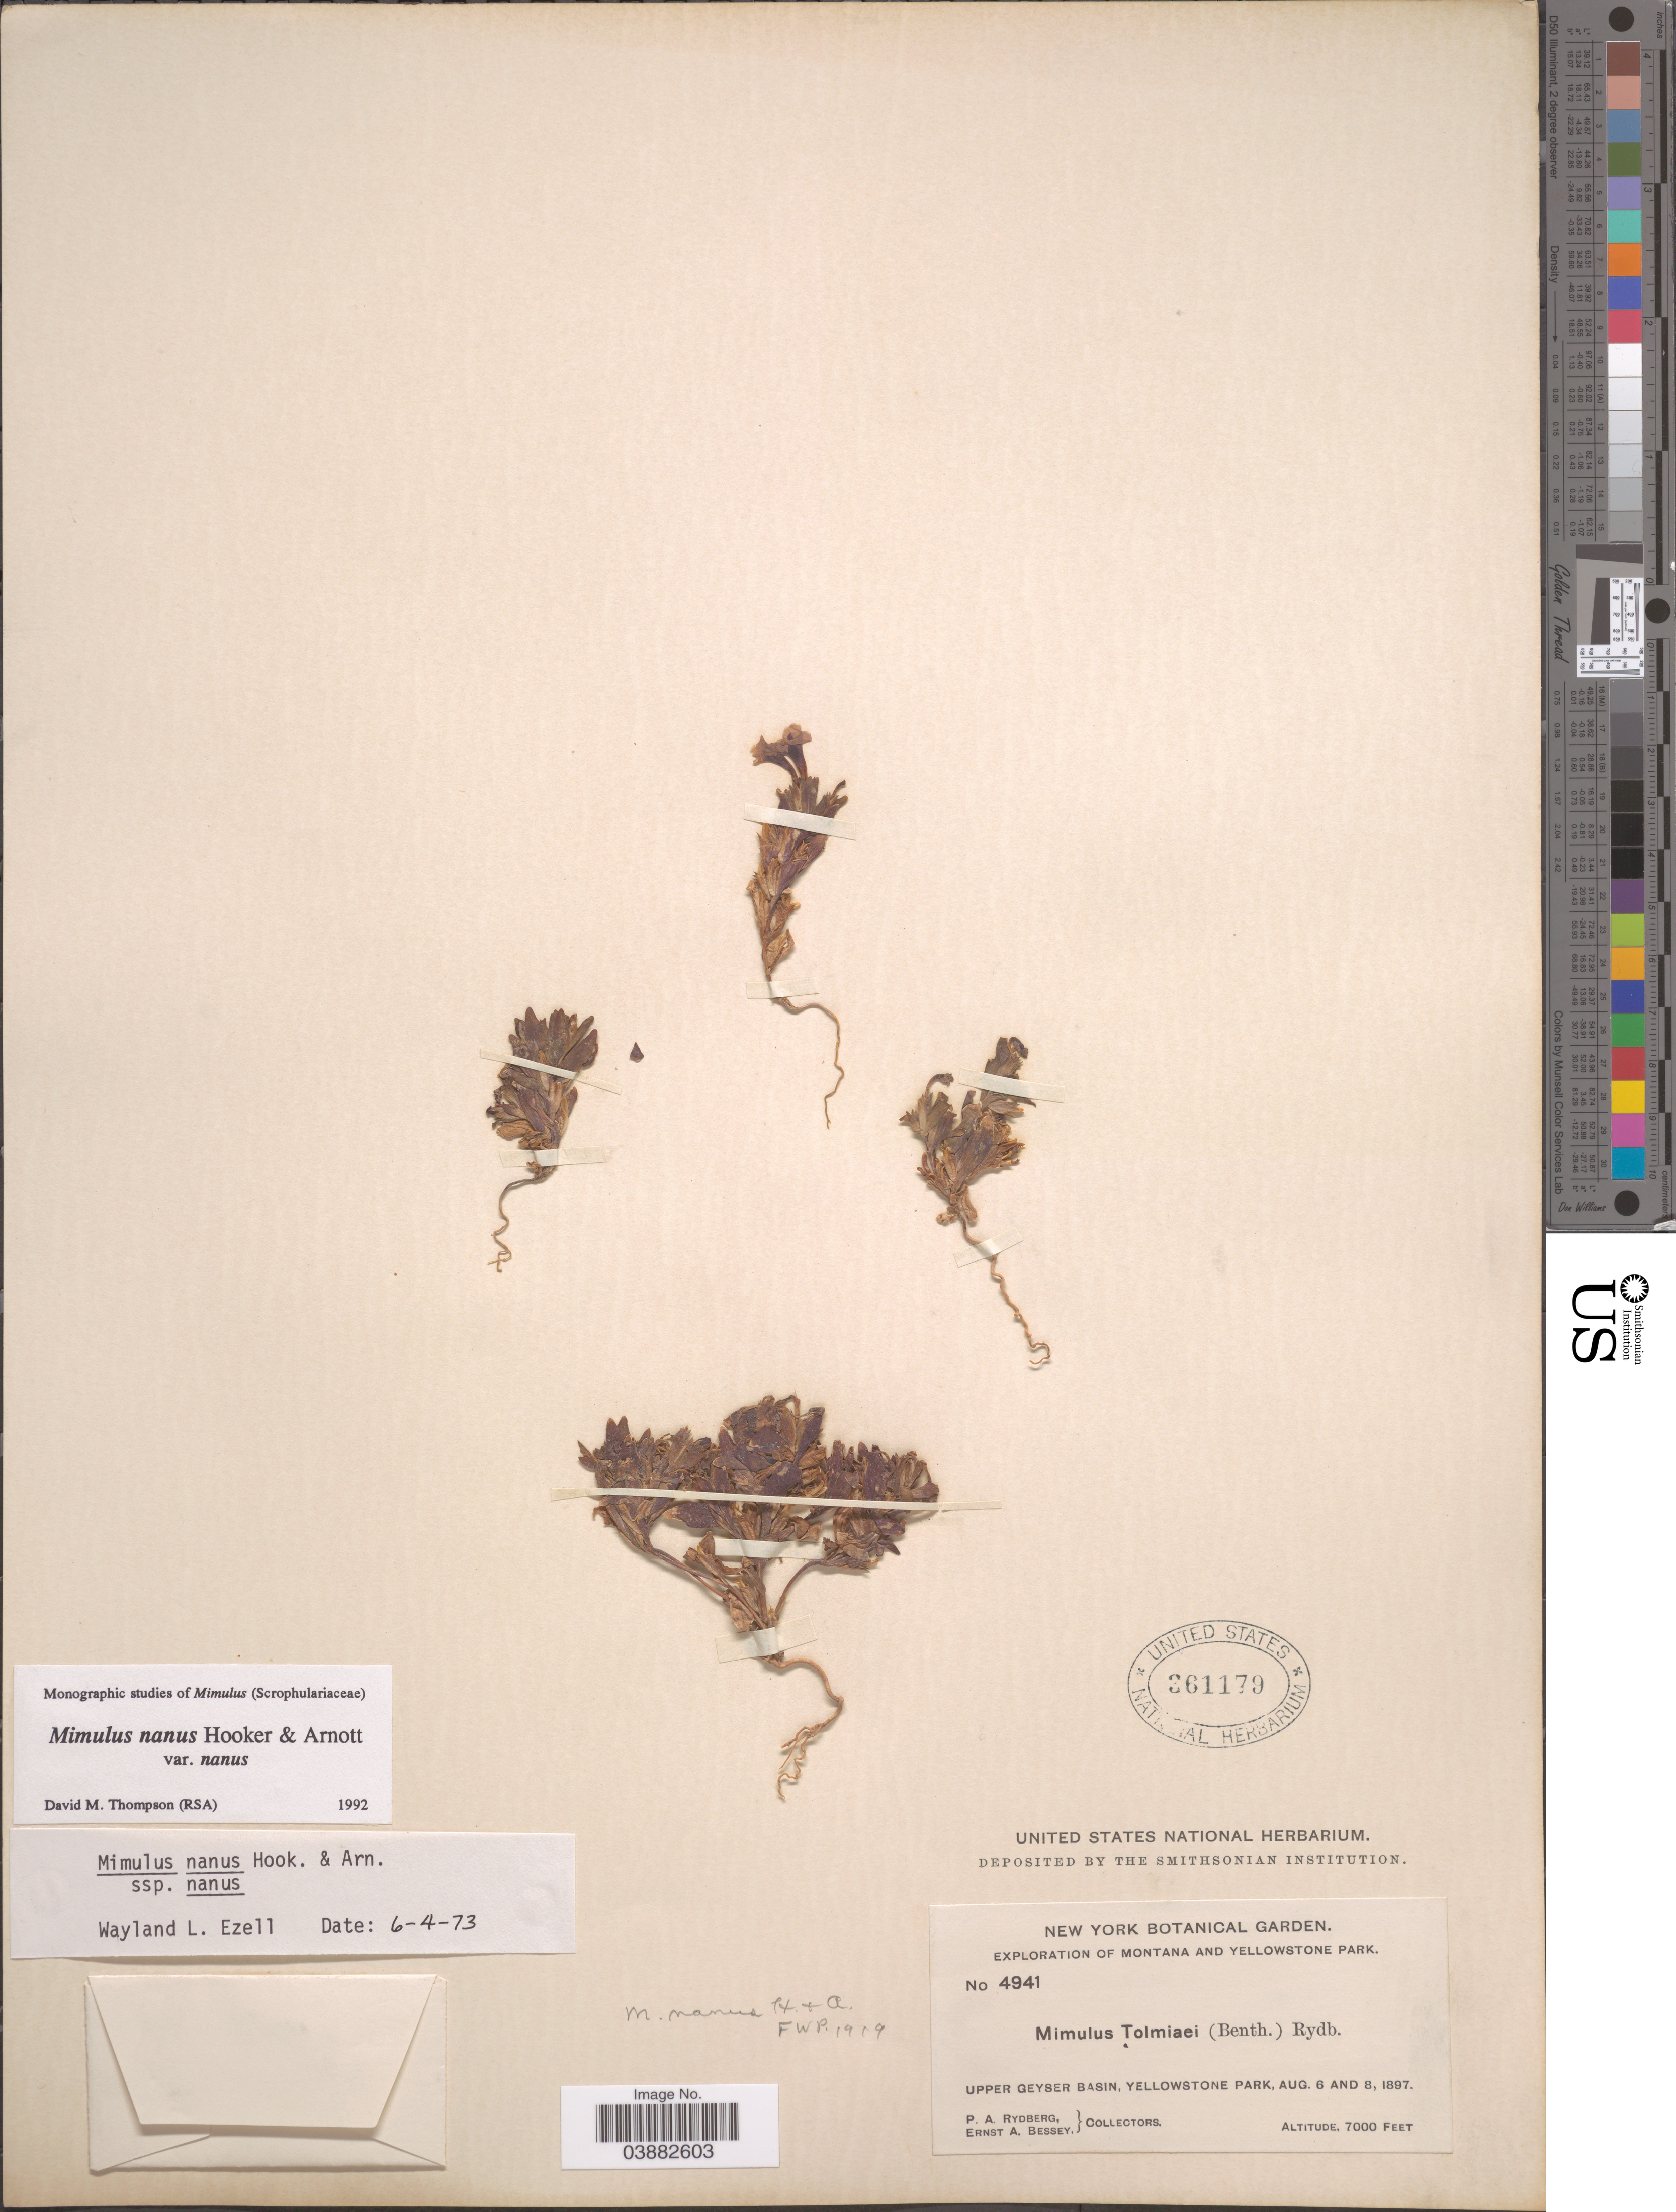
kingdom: Plantae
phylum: Tracheophyta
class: Magnoliopsida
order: Lamiales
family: Phrymaceae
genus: Mimulus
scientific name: Mimulus nanus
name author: Hook. & Arn.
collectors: P. A. Rydberg & E. A. Bessey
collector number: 4941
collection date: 1897-08-06/1897-08-08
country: United States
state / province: Montana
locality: Yellowstone Park. Upper Geyser Basin.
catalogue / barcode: US 361179